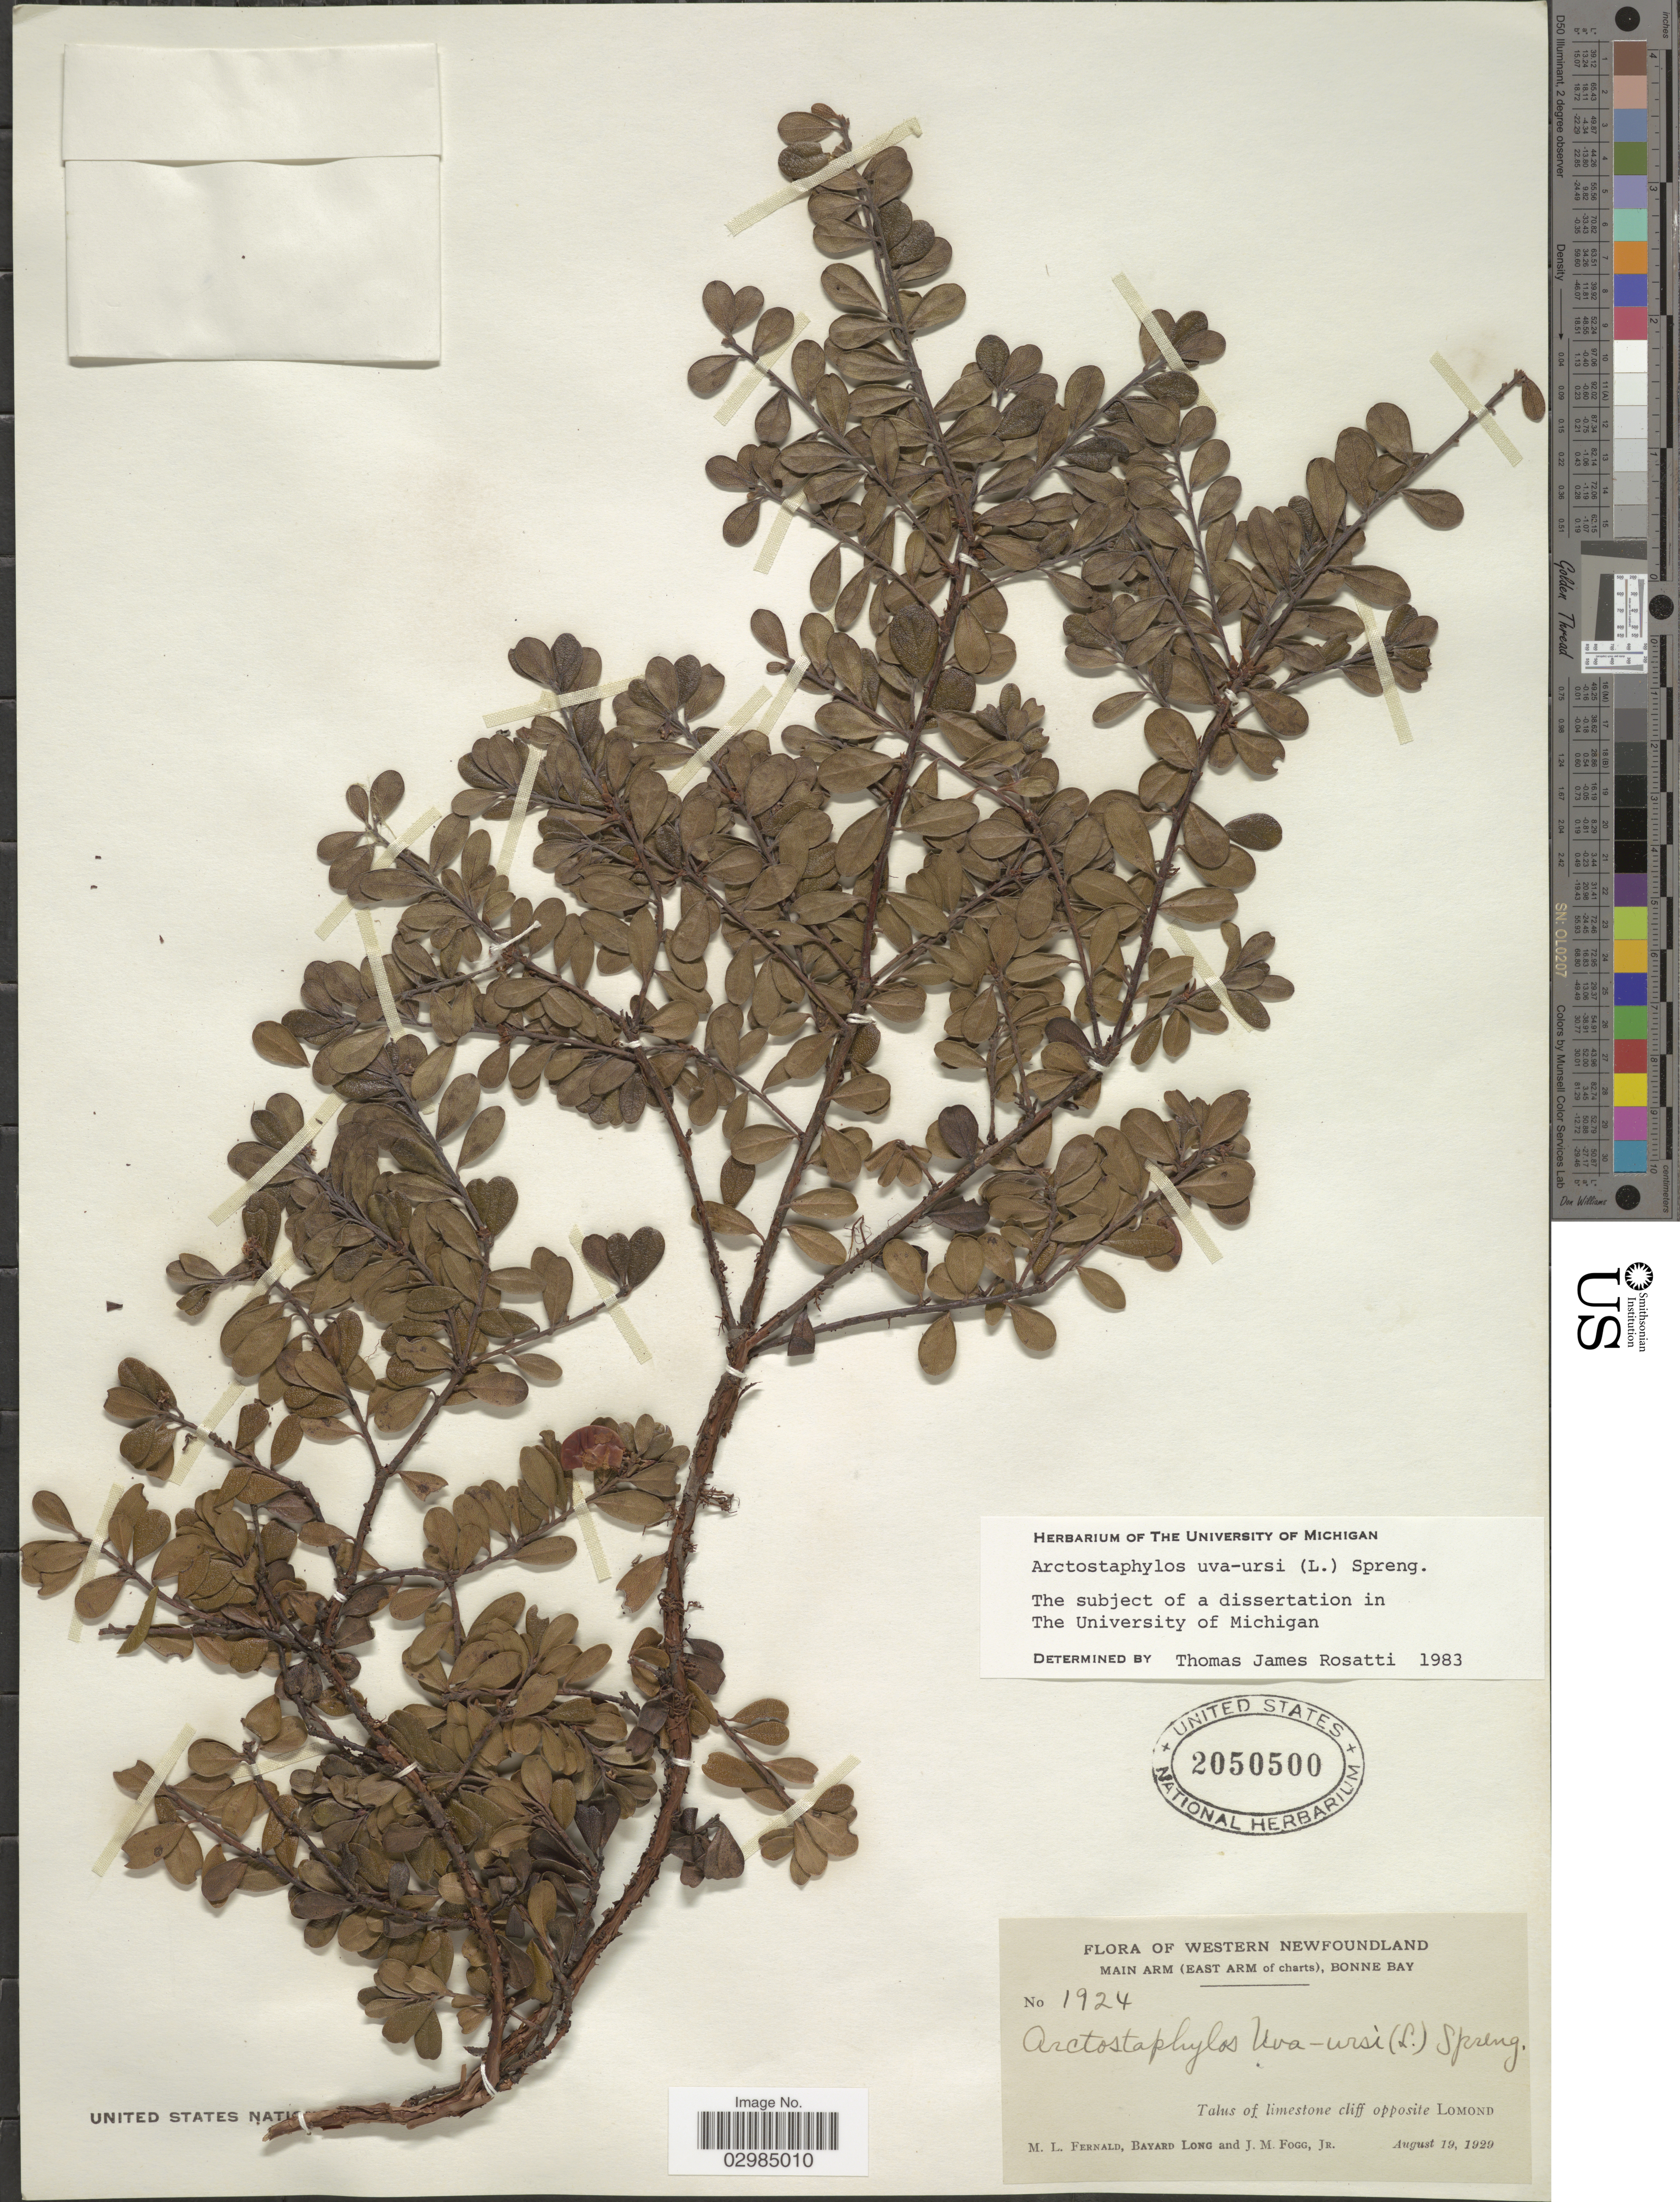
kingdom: Plantae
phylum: Tracheophyta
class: Magnoliopsida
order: Ericales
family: Ericaceae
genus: Arctostaphylos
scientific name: Arctostaphylos uva-ursi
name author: (L.) Spreng.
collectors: M. L. Fernald, B. Long & J. Fogg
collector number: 1924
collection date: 1929-08-19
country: Canada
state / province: Newfoundland and Labrador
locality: Western Newfoundland. Main Arm (East Arm of charts), Bonne Bay. Talus of limestone cliff opposite Lomond.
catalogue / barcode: US 2050500